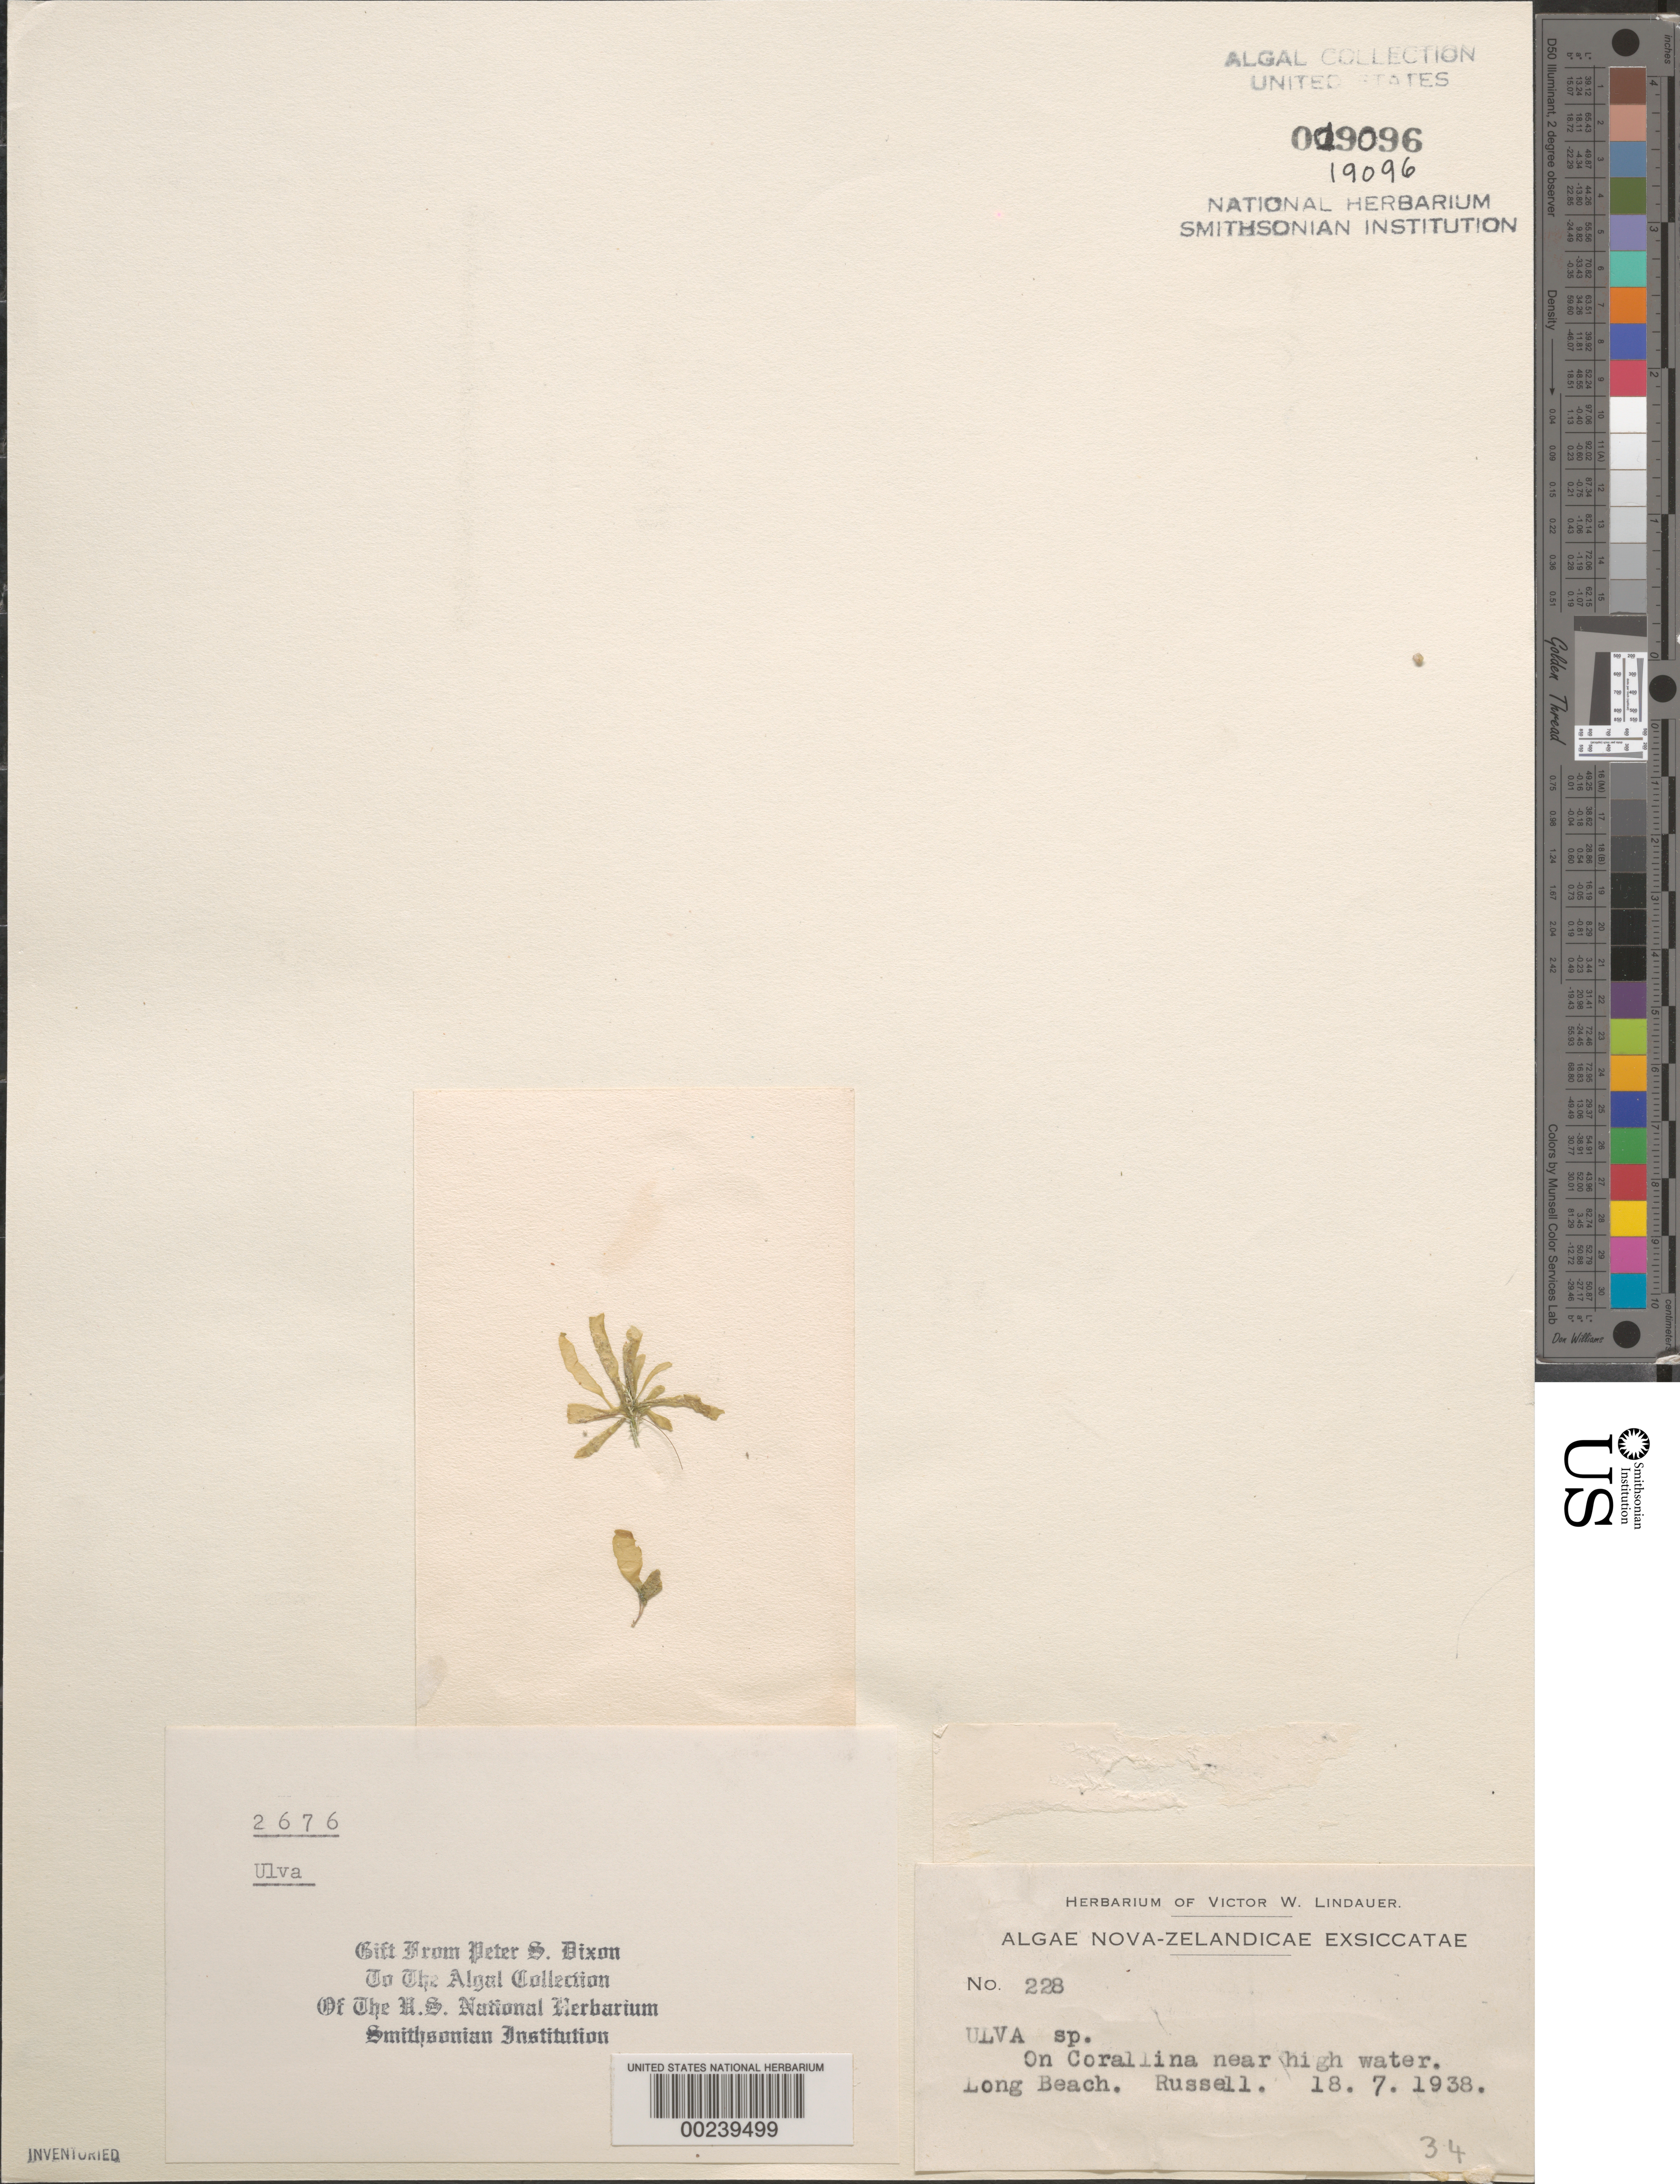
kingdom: Plantae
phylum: Chlorophyta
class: Ulvophyceae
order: Ulvales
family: Ulvaceae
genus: Ulva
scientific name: Ulva sp.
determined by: Dixon, P. S.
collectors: V. Lindauer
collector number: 228 & PSD 2676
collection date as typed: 18 Jul 1938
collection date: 1938-07-18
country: New Zealand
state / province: Northland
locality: Russell, long beach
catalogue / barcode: US 19096